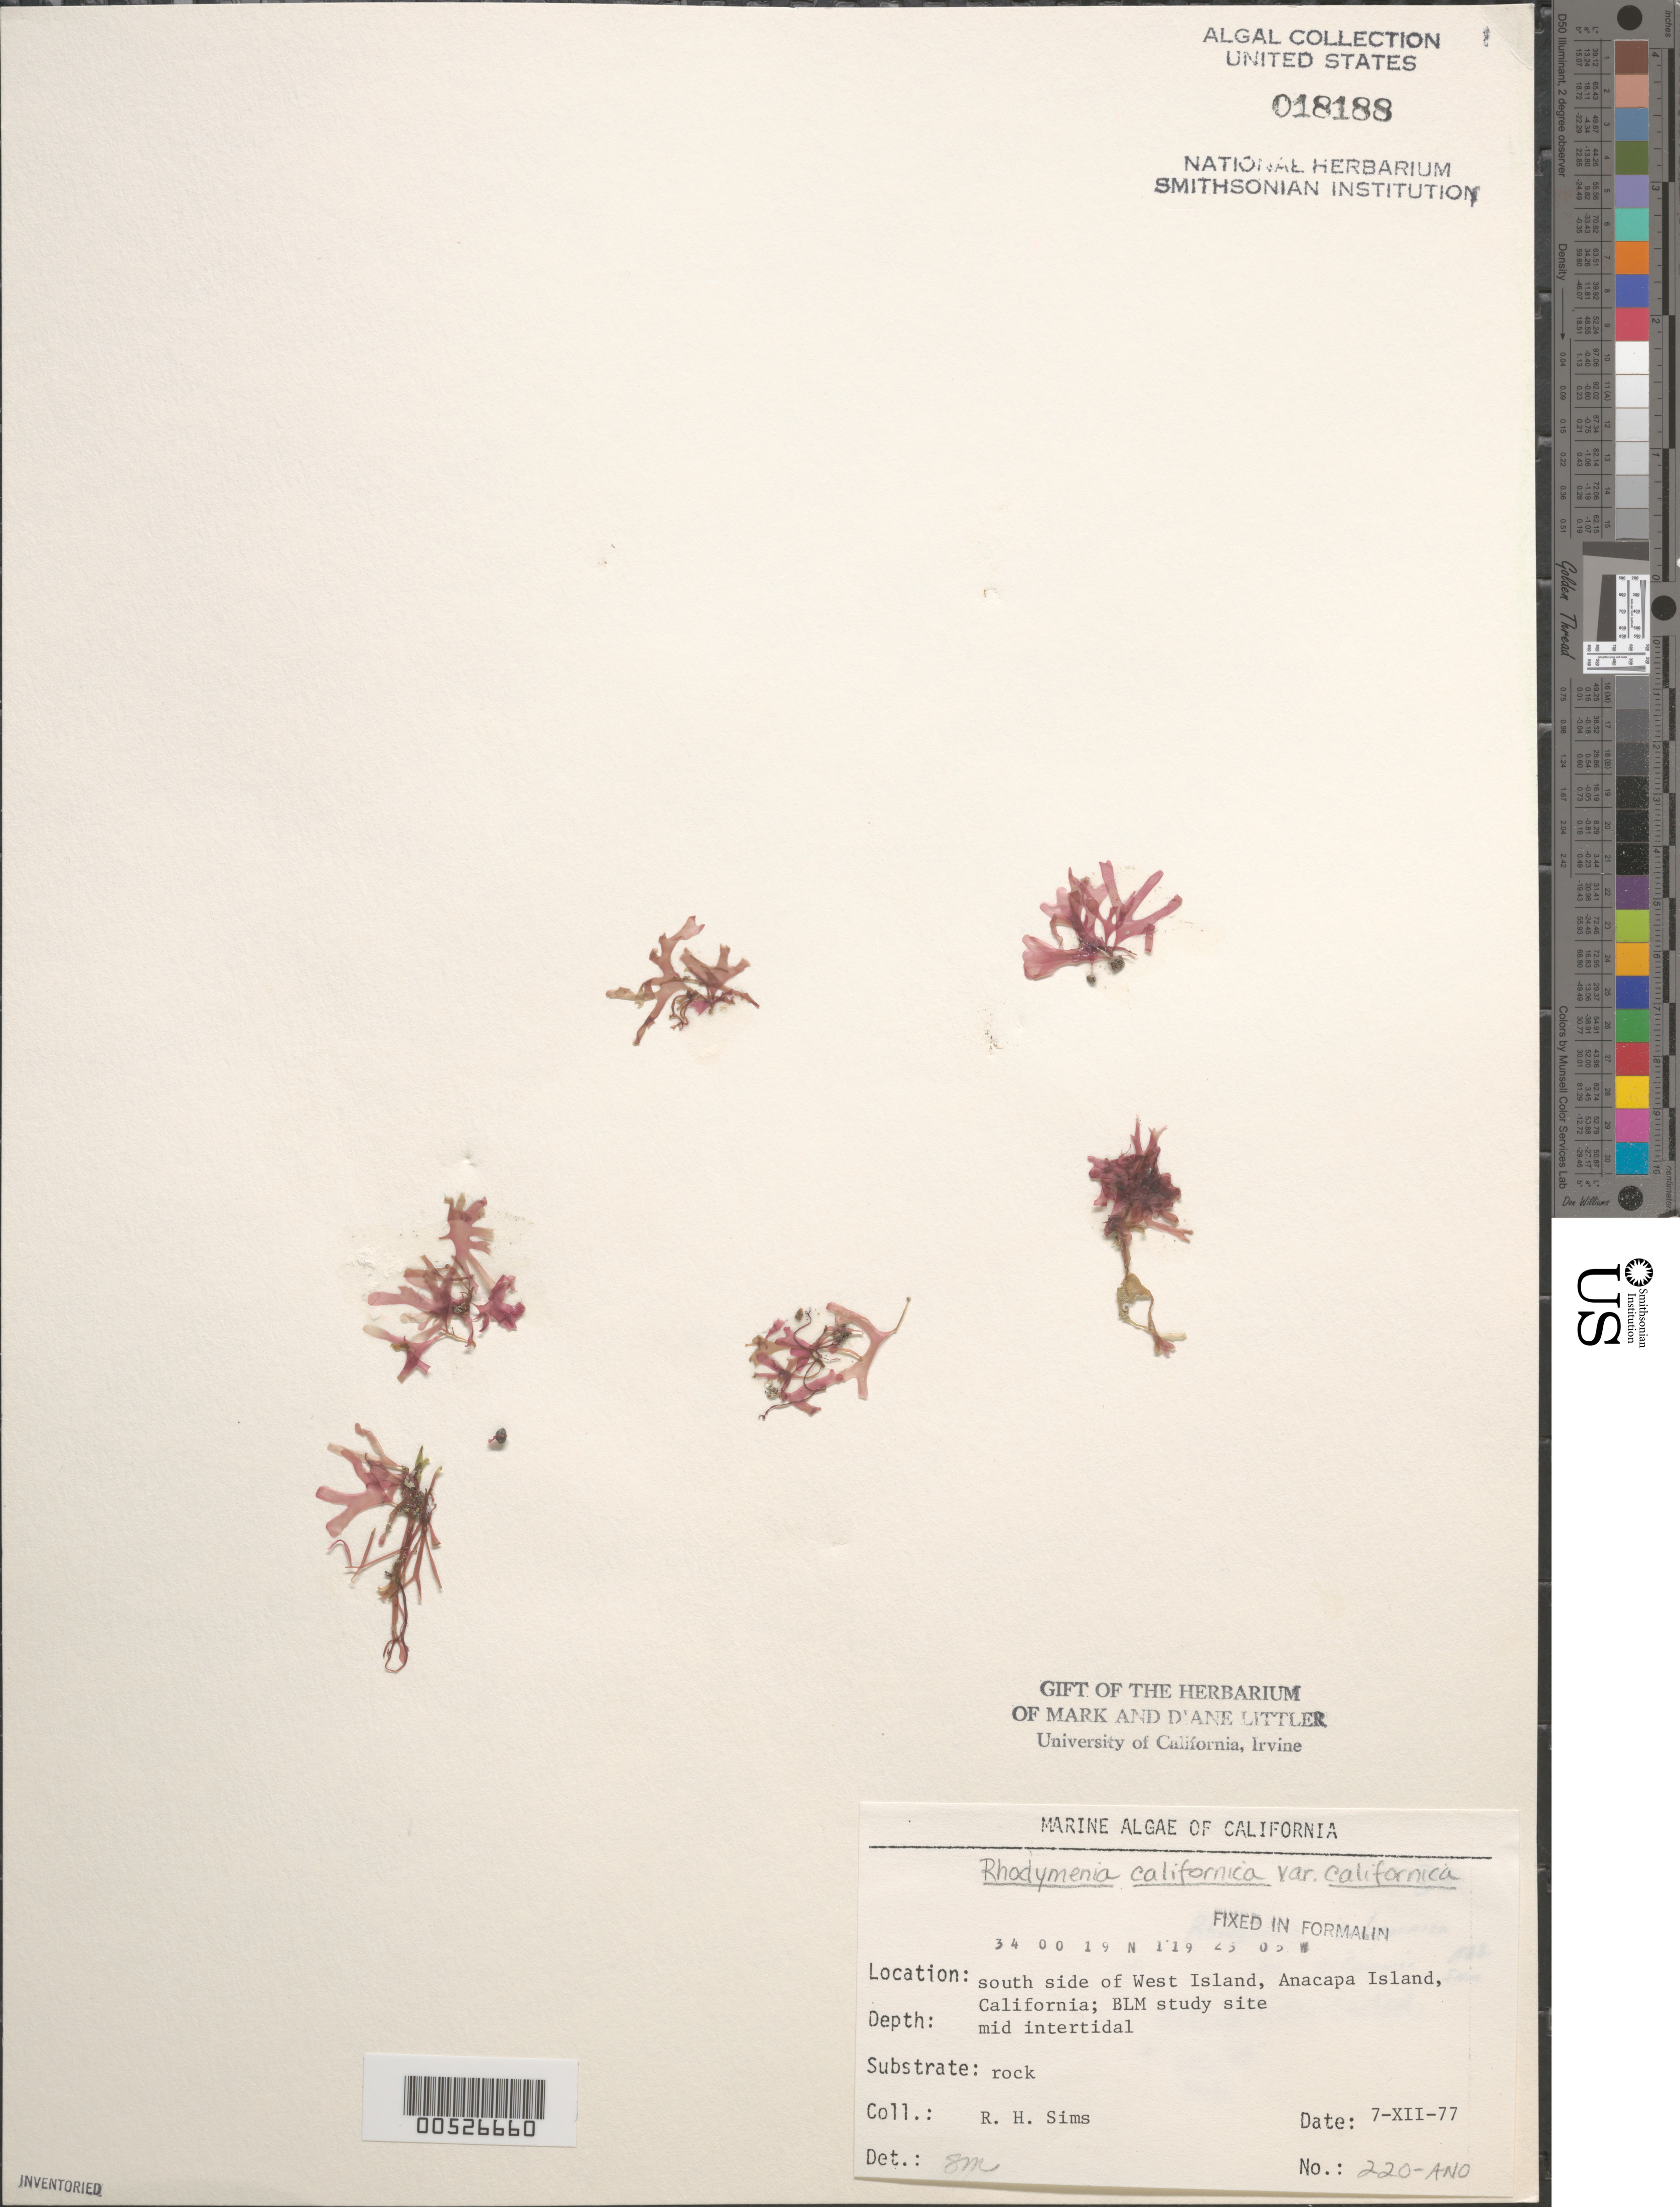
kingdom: Plantae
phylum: Rhodophyta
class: Florideophyceae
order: Rhodymeniales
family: Rhodymeniaceae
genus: Rhodymenia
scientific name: Rhodymenia californica var. californica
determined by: Murray, S. N.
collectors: R. H. Sims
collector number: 220-ANO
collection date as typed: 07 Dec 1977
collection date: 1977-12-07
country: United States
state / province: California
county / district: Ventura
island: Anacapa Island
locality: South side of west island, near Cat Rock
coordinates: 34 00'19"N, 119 25'05"W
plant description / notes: BLM-SOCALBIGHT Rocky Intertidal Survey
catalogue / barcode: US 18188